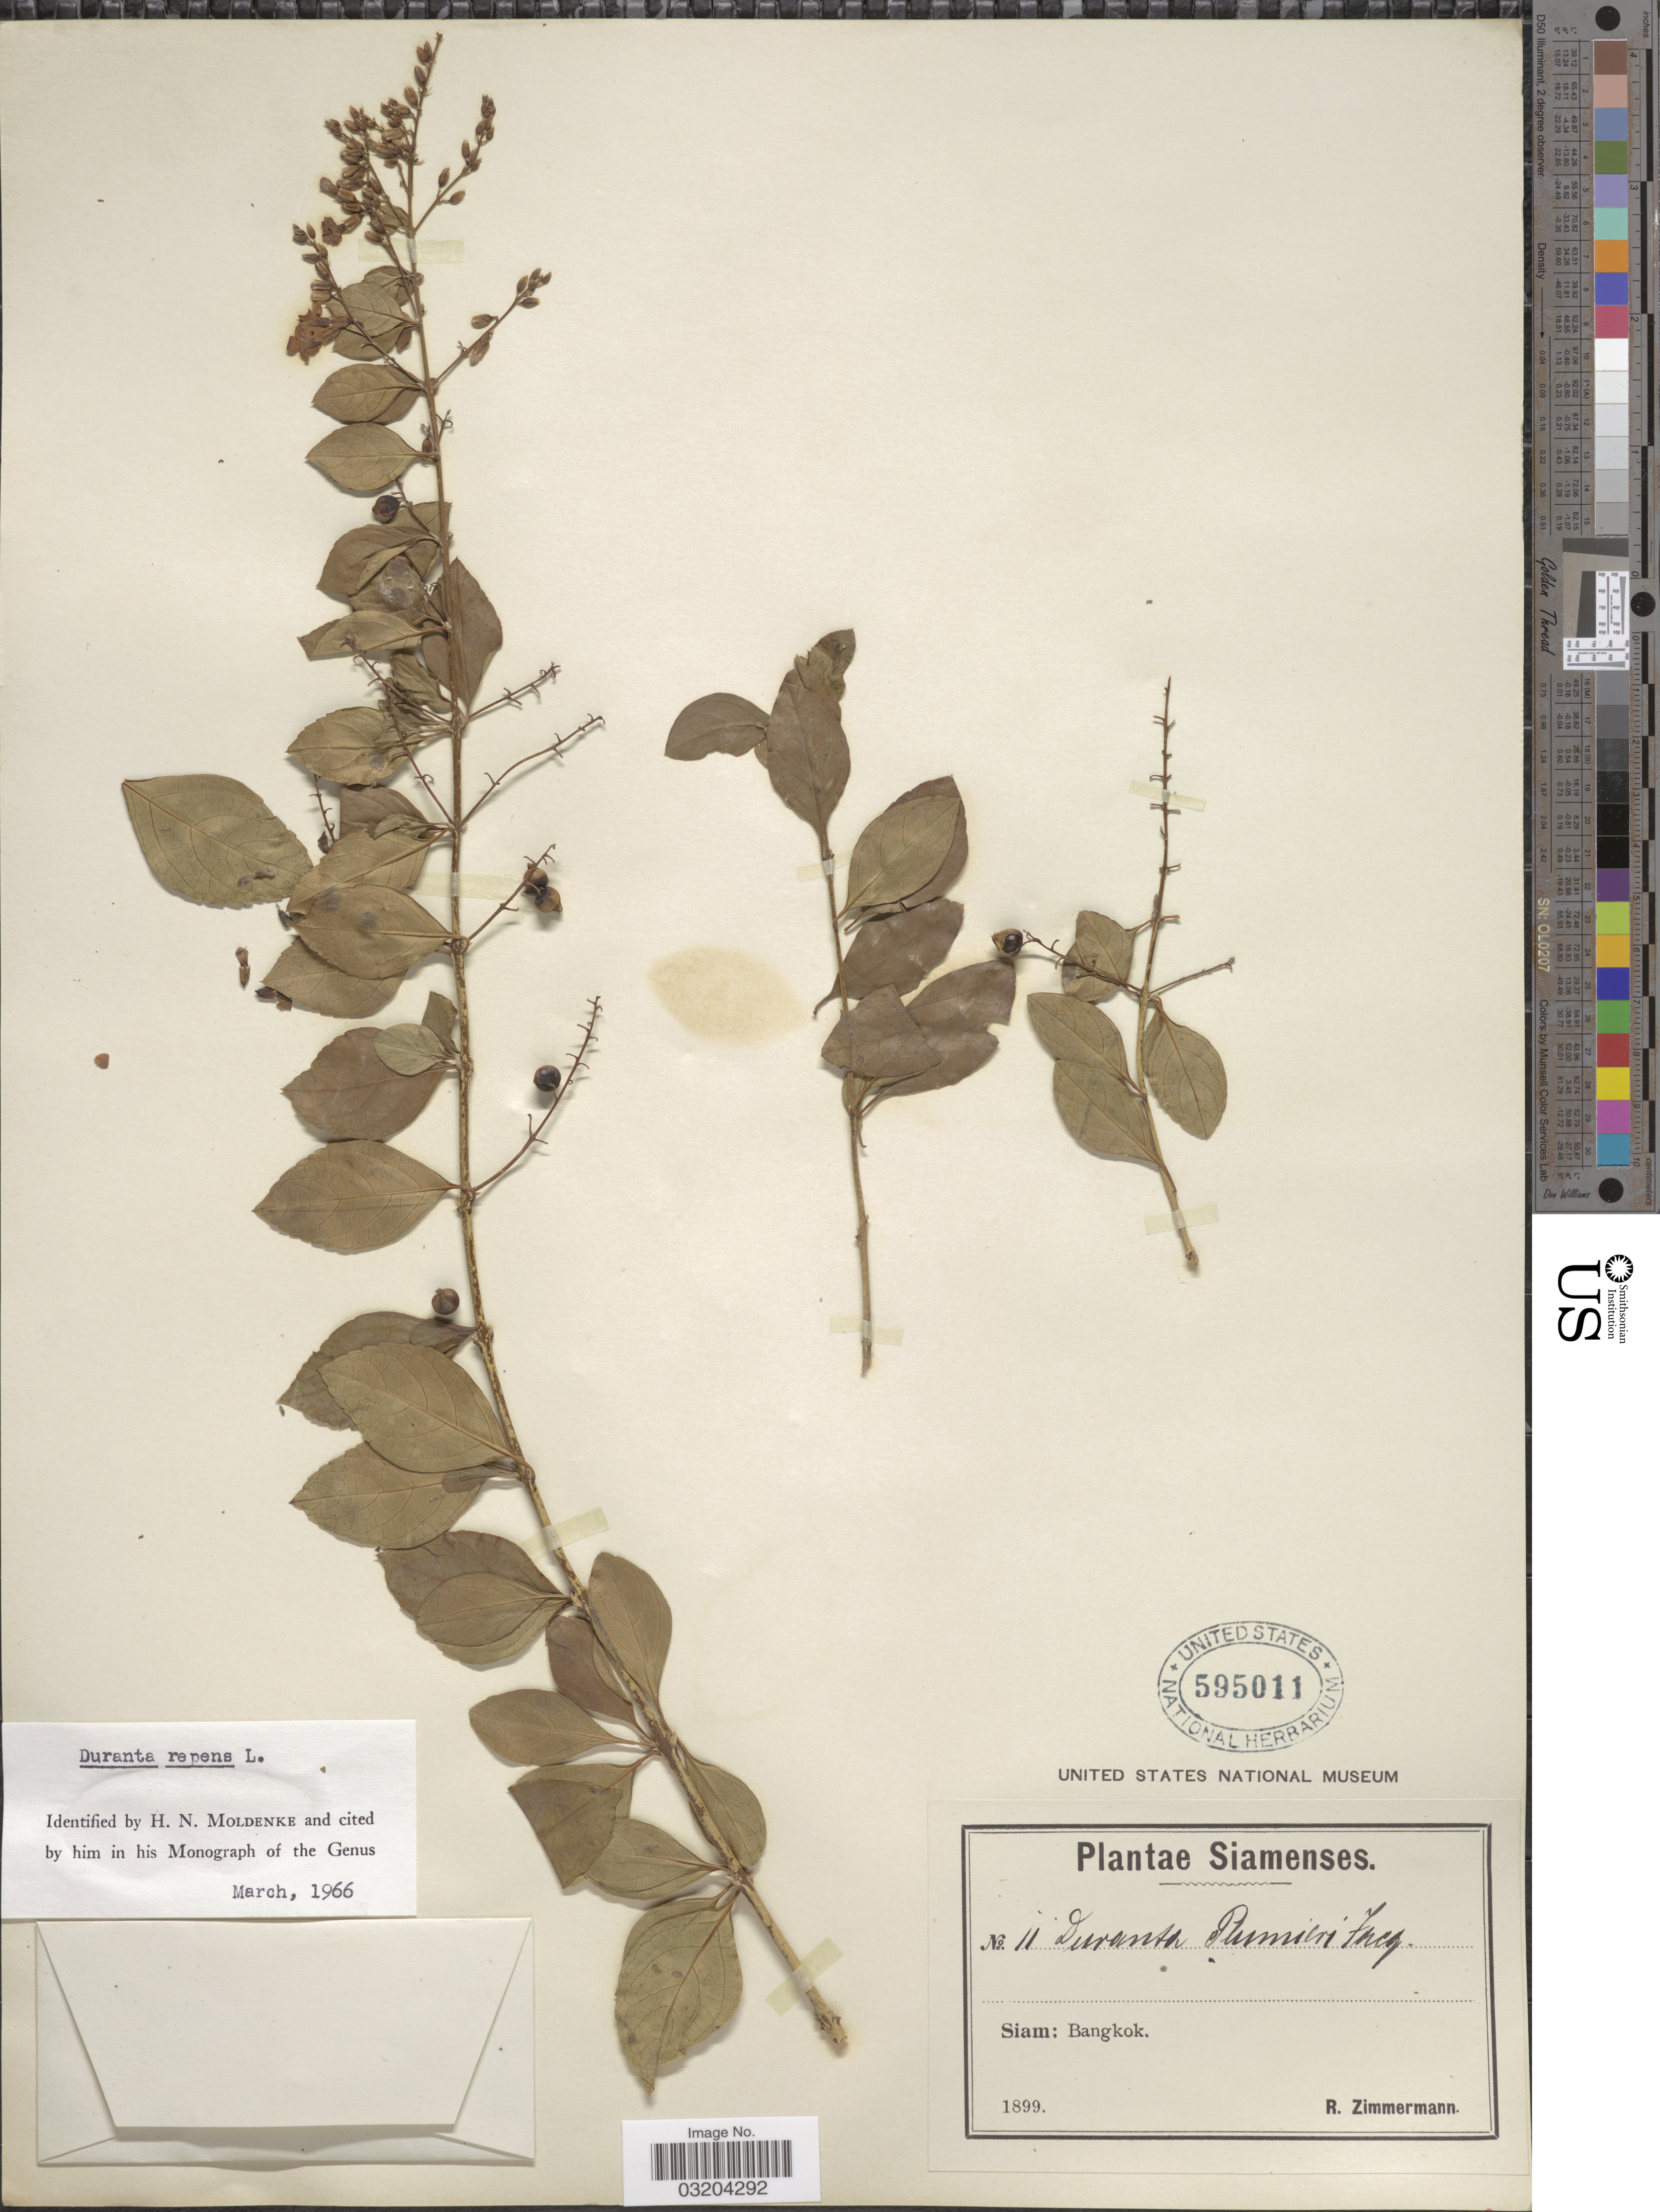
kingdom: Plantae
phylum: Tracheophyta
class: Magnoliopsida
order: Lamiales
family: Verbenaceae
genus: Duranta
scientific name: Duranta erecta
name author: L.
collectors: R. Zimmerman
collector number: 11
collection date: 1899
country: Thailand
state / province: Bangkok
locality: Siam.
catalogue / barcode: US 595011